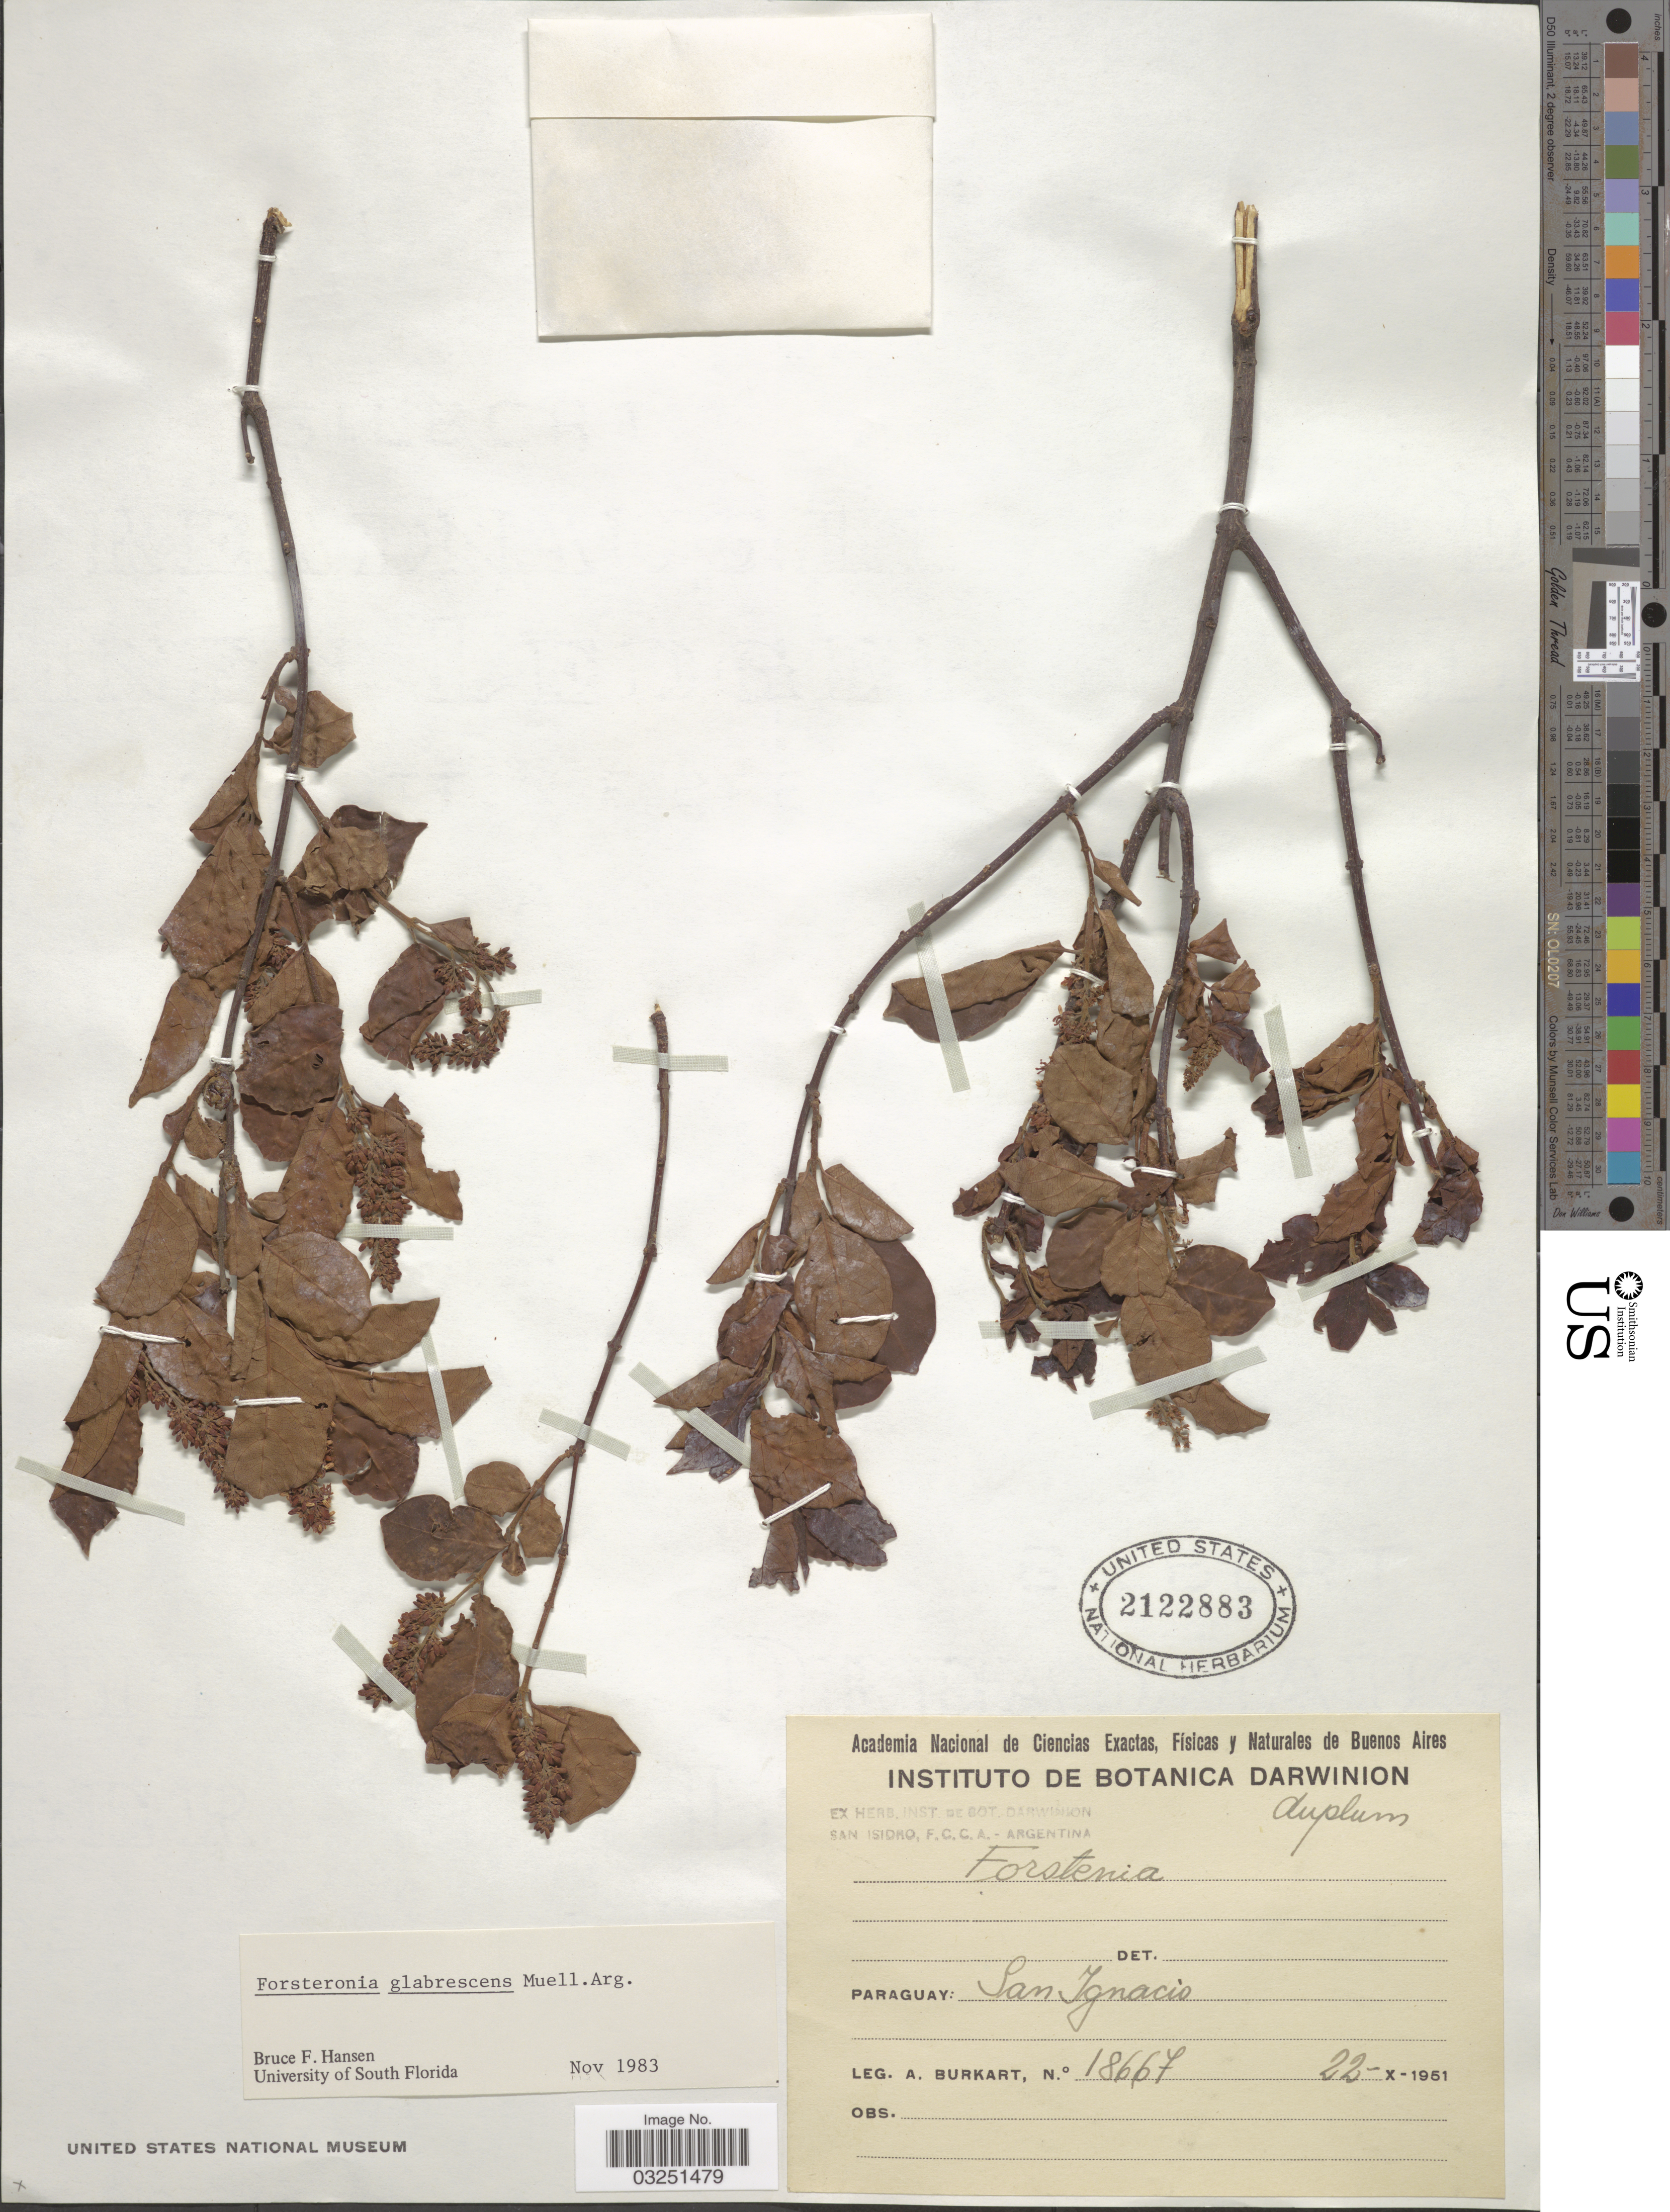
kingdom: Plantae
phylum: Tracheophyta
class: Magnoliopsida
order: Gentianales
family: Apocynaceae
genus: Forsteronia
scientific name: Forsteronia glabrescens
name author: Müll. Arg.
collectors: A. E. Burkart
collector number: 18667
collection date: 1951-10-22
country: Paraguay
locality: San Ignacio.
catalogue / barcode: US 2122883